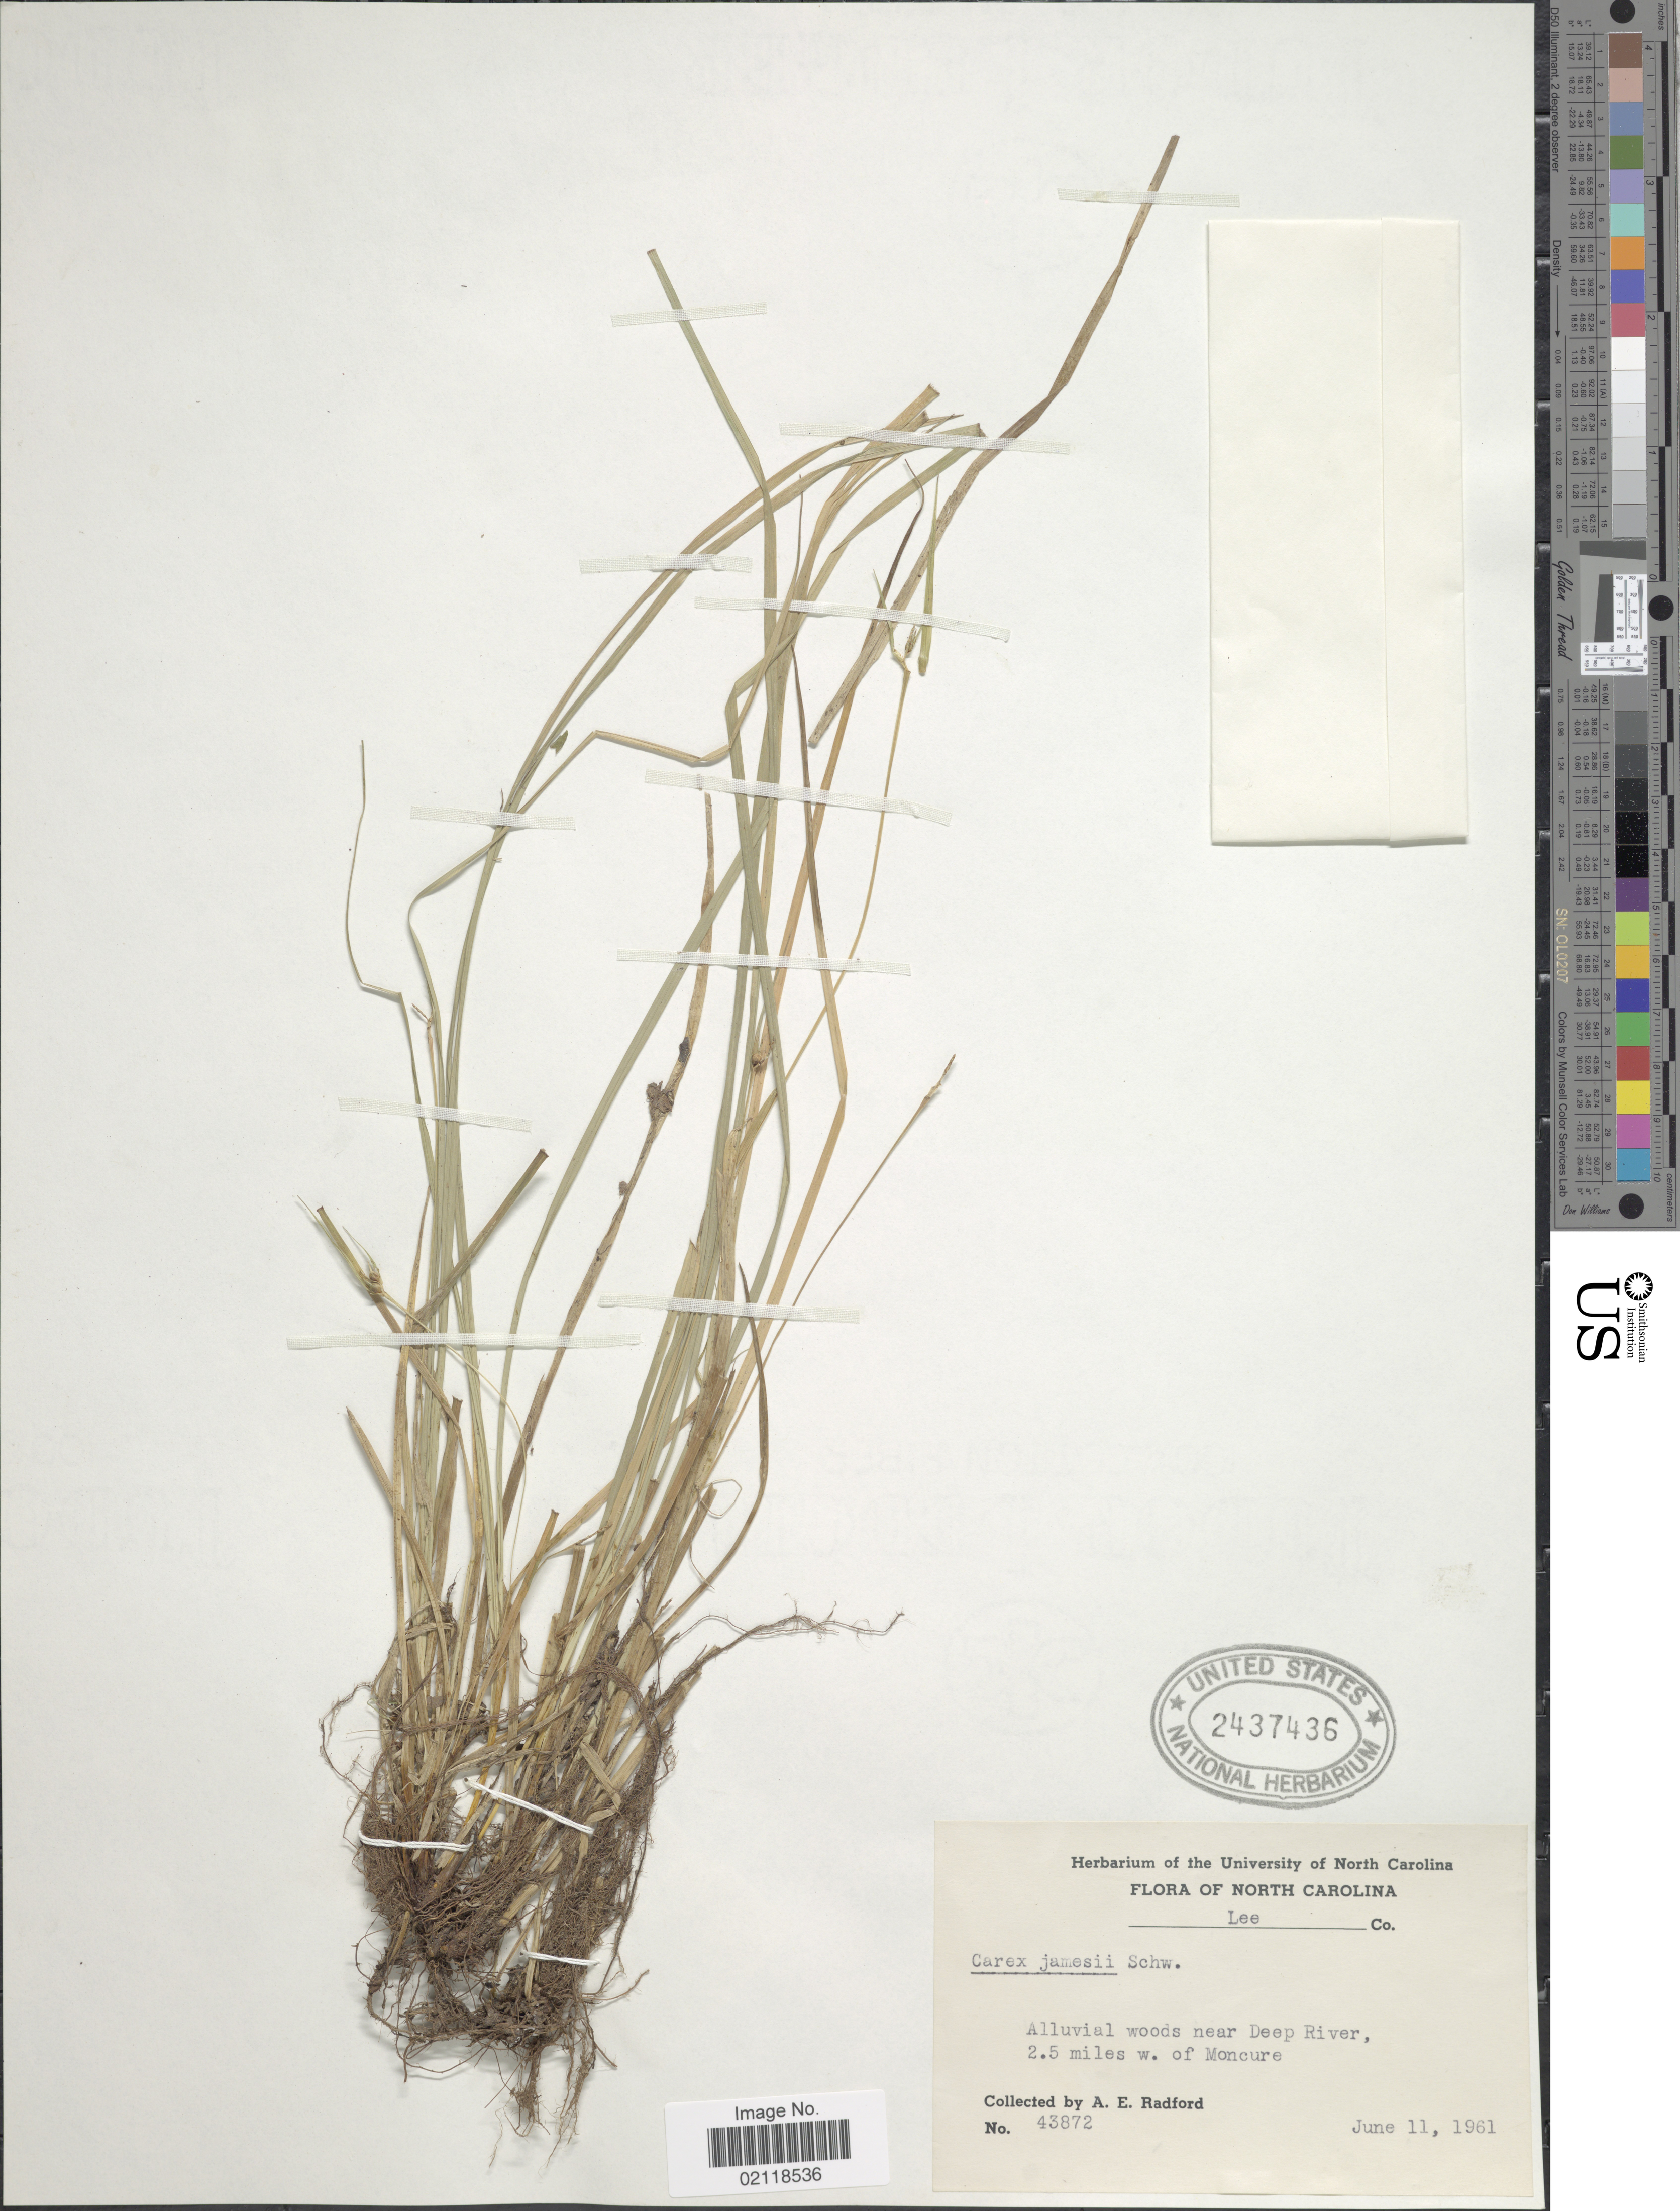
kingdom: Plantae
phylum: Tracheophyta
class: Liliopsida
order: Poales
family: Cyperaceae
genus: Carex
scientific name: Carex jamesii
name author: Schwein.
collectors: A. E. Radford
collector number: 43872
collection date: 1961-06-11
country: United States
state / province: North Carolina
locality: Lee Co., alluvial woods near Deep River, 2.5 miles w. of Moncure.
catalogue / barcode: US 2437436